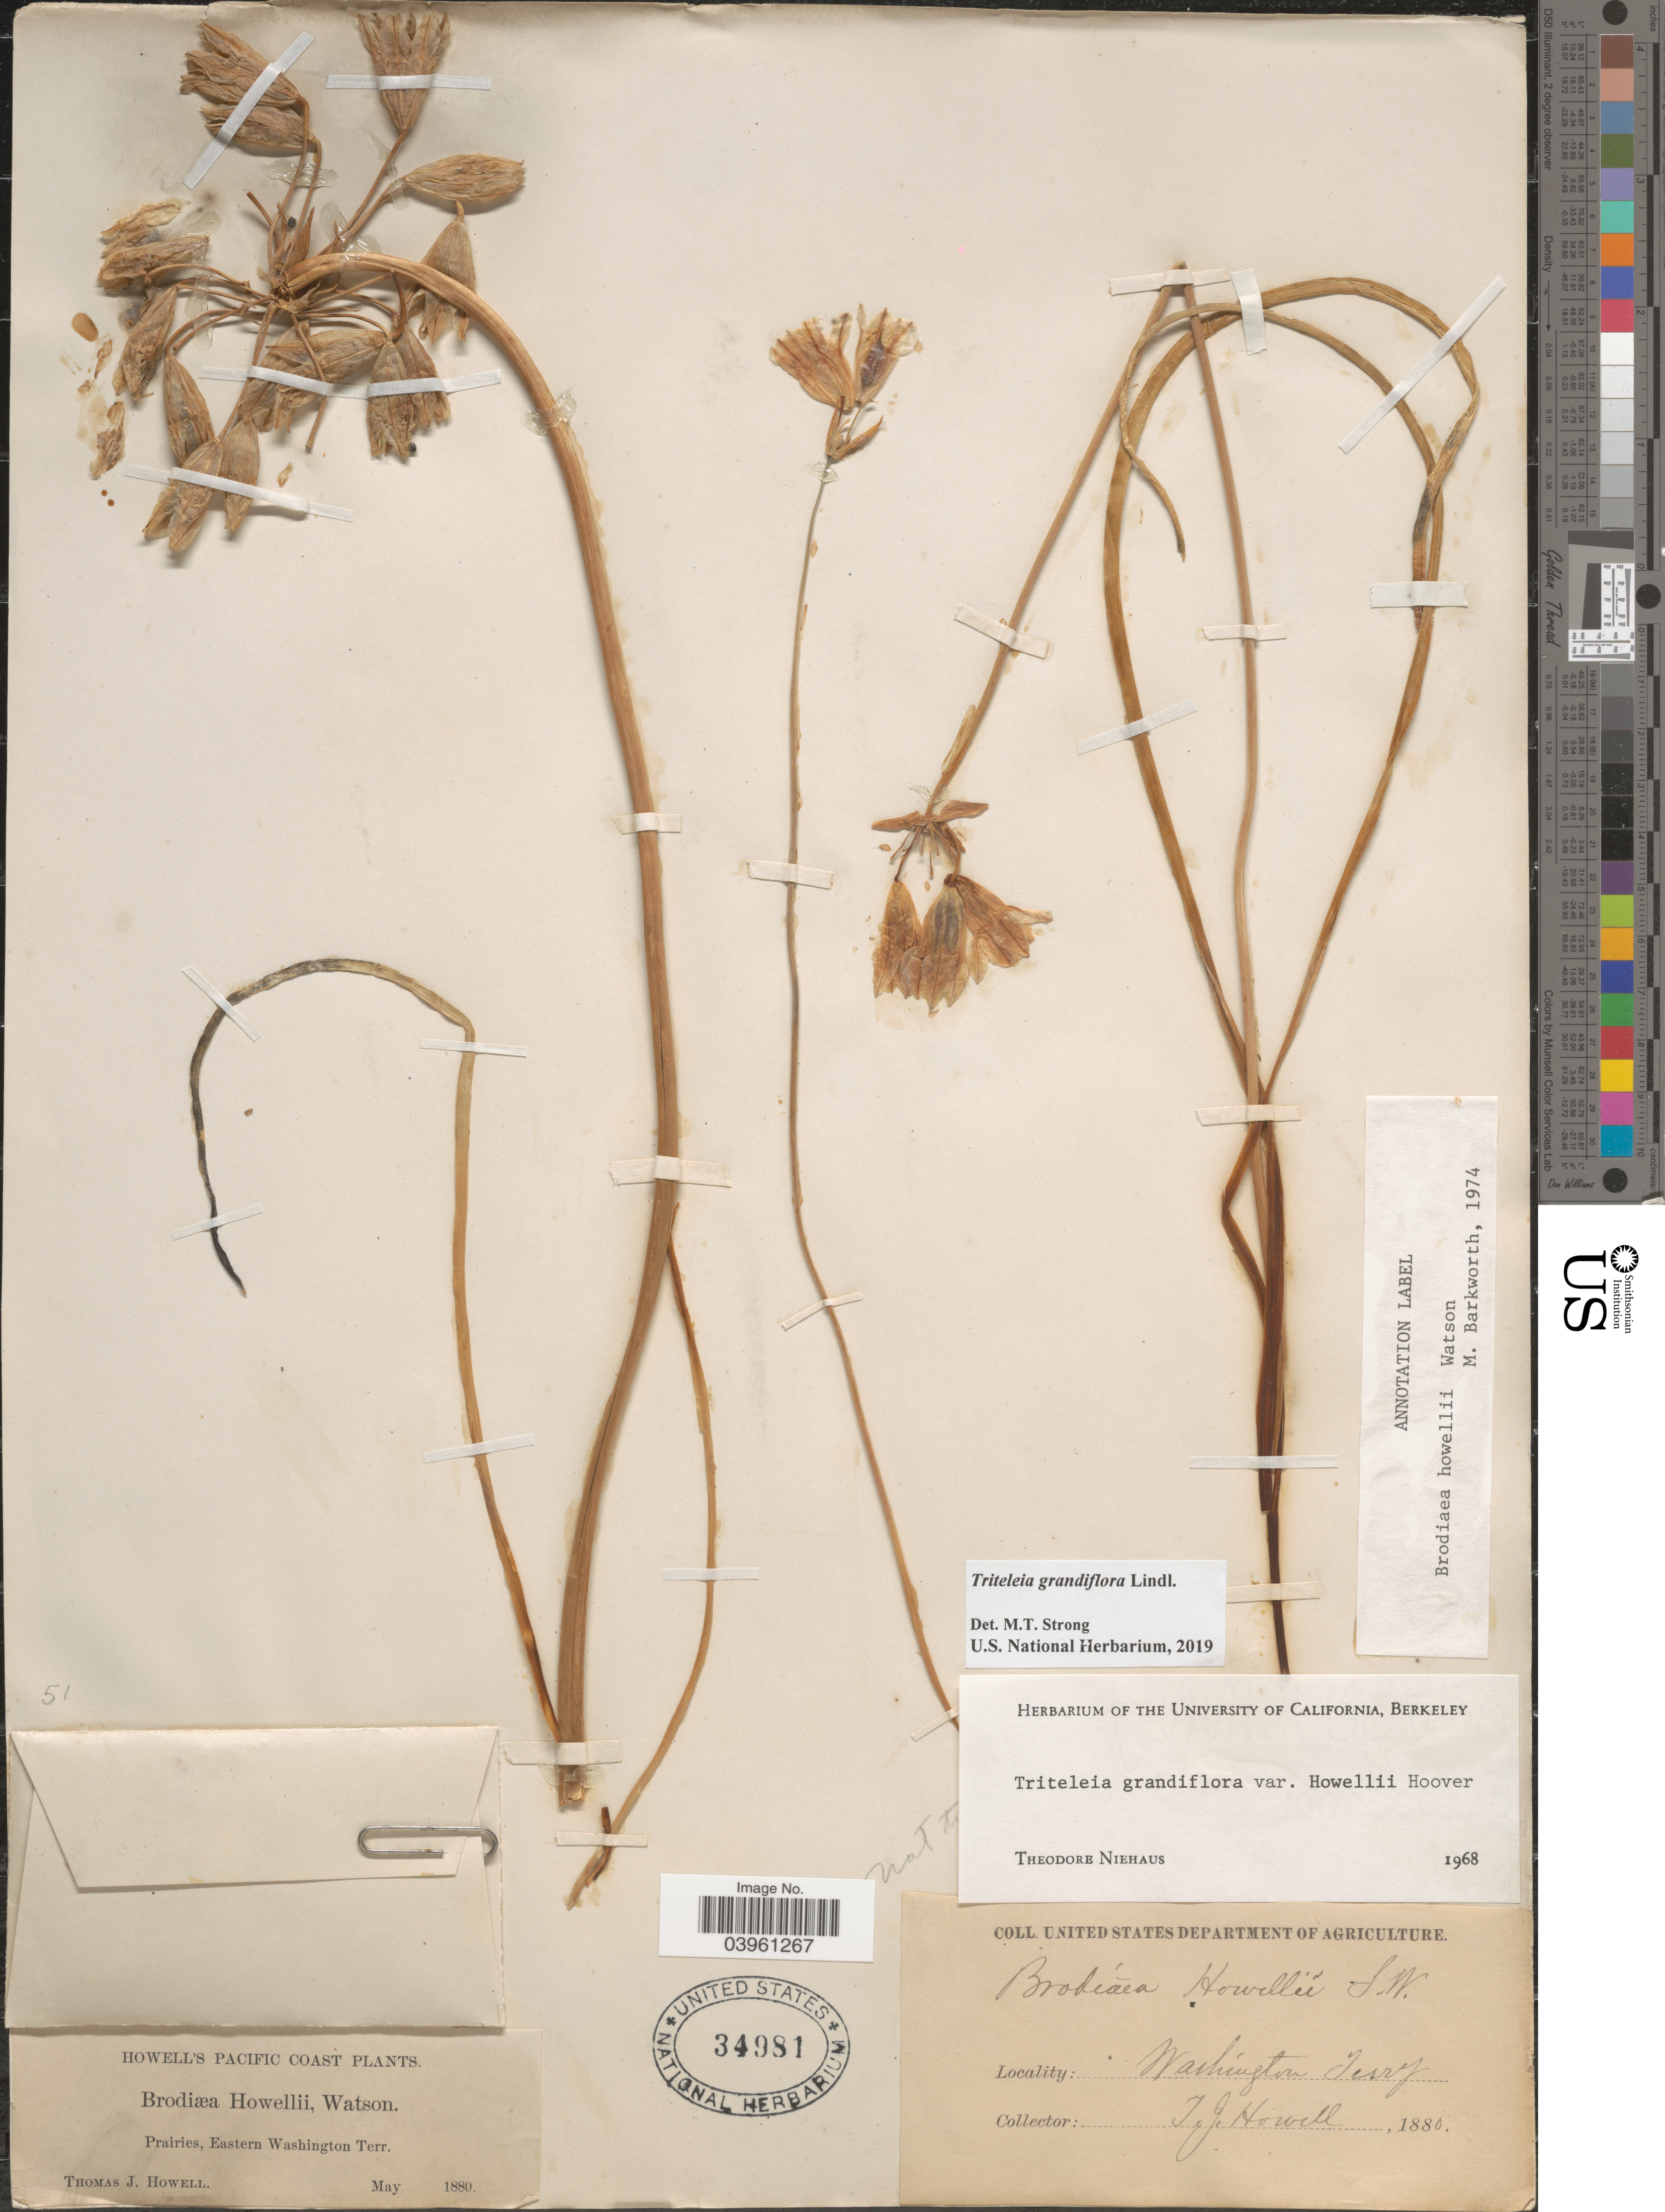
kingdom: Plantae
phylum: Tracheophyta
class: Liliopsida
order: Asparagales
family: Asparagaceae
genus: Triteleia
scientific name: Triteleia grandiflora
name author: Lindl.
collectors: T. J. Howell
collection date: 1880-05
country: United States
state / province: Washington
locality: Pacific Coast. Prairies, Eastern Washington Terry.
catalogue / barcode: US 34981